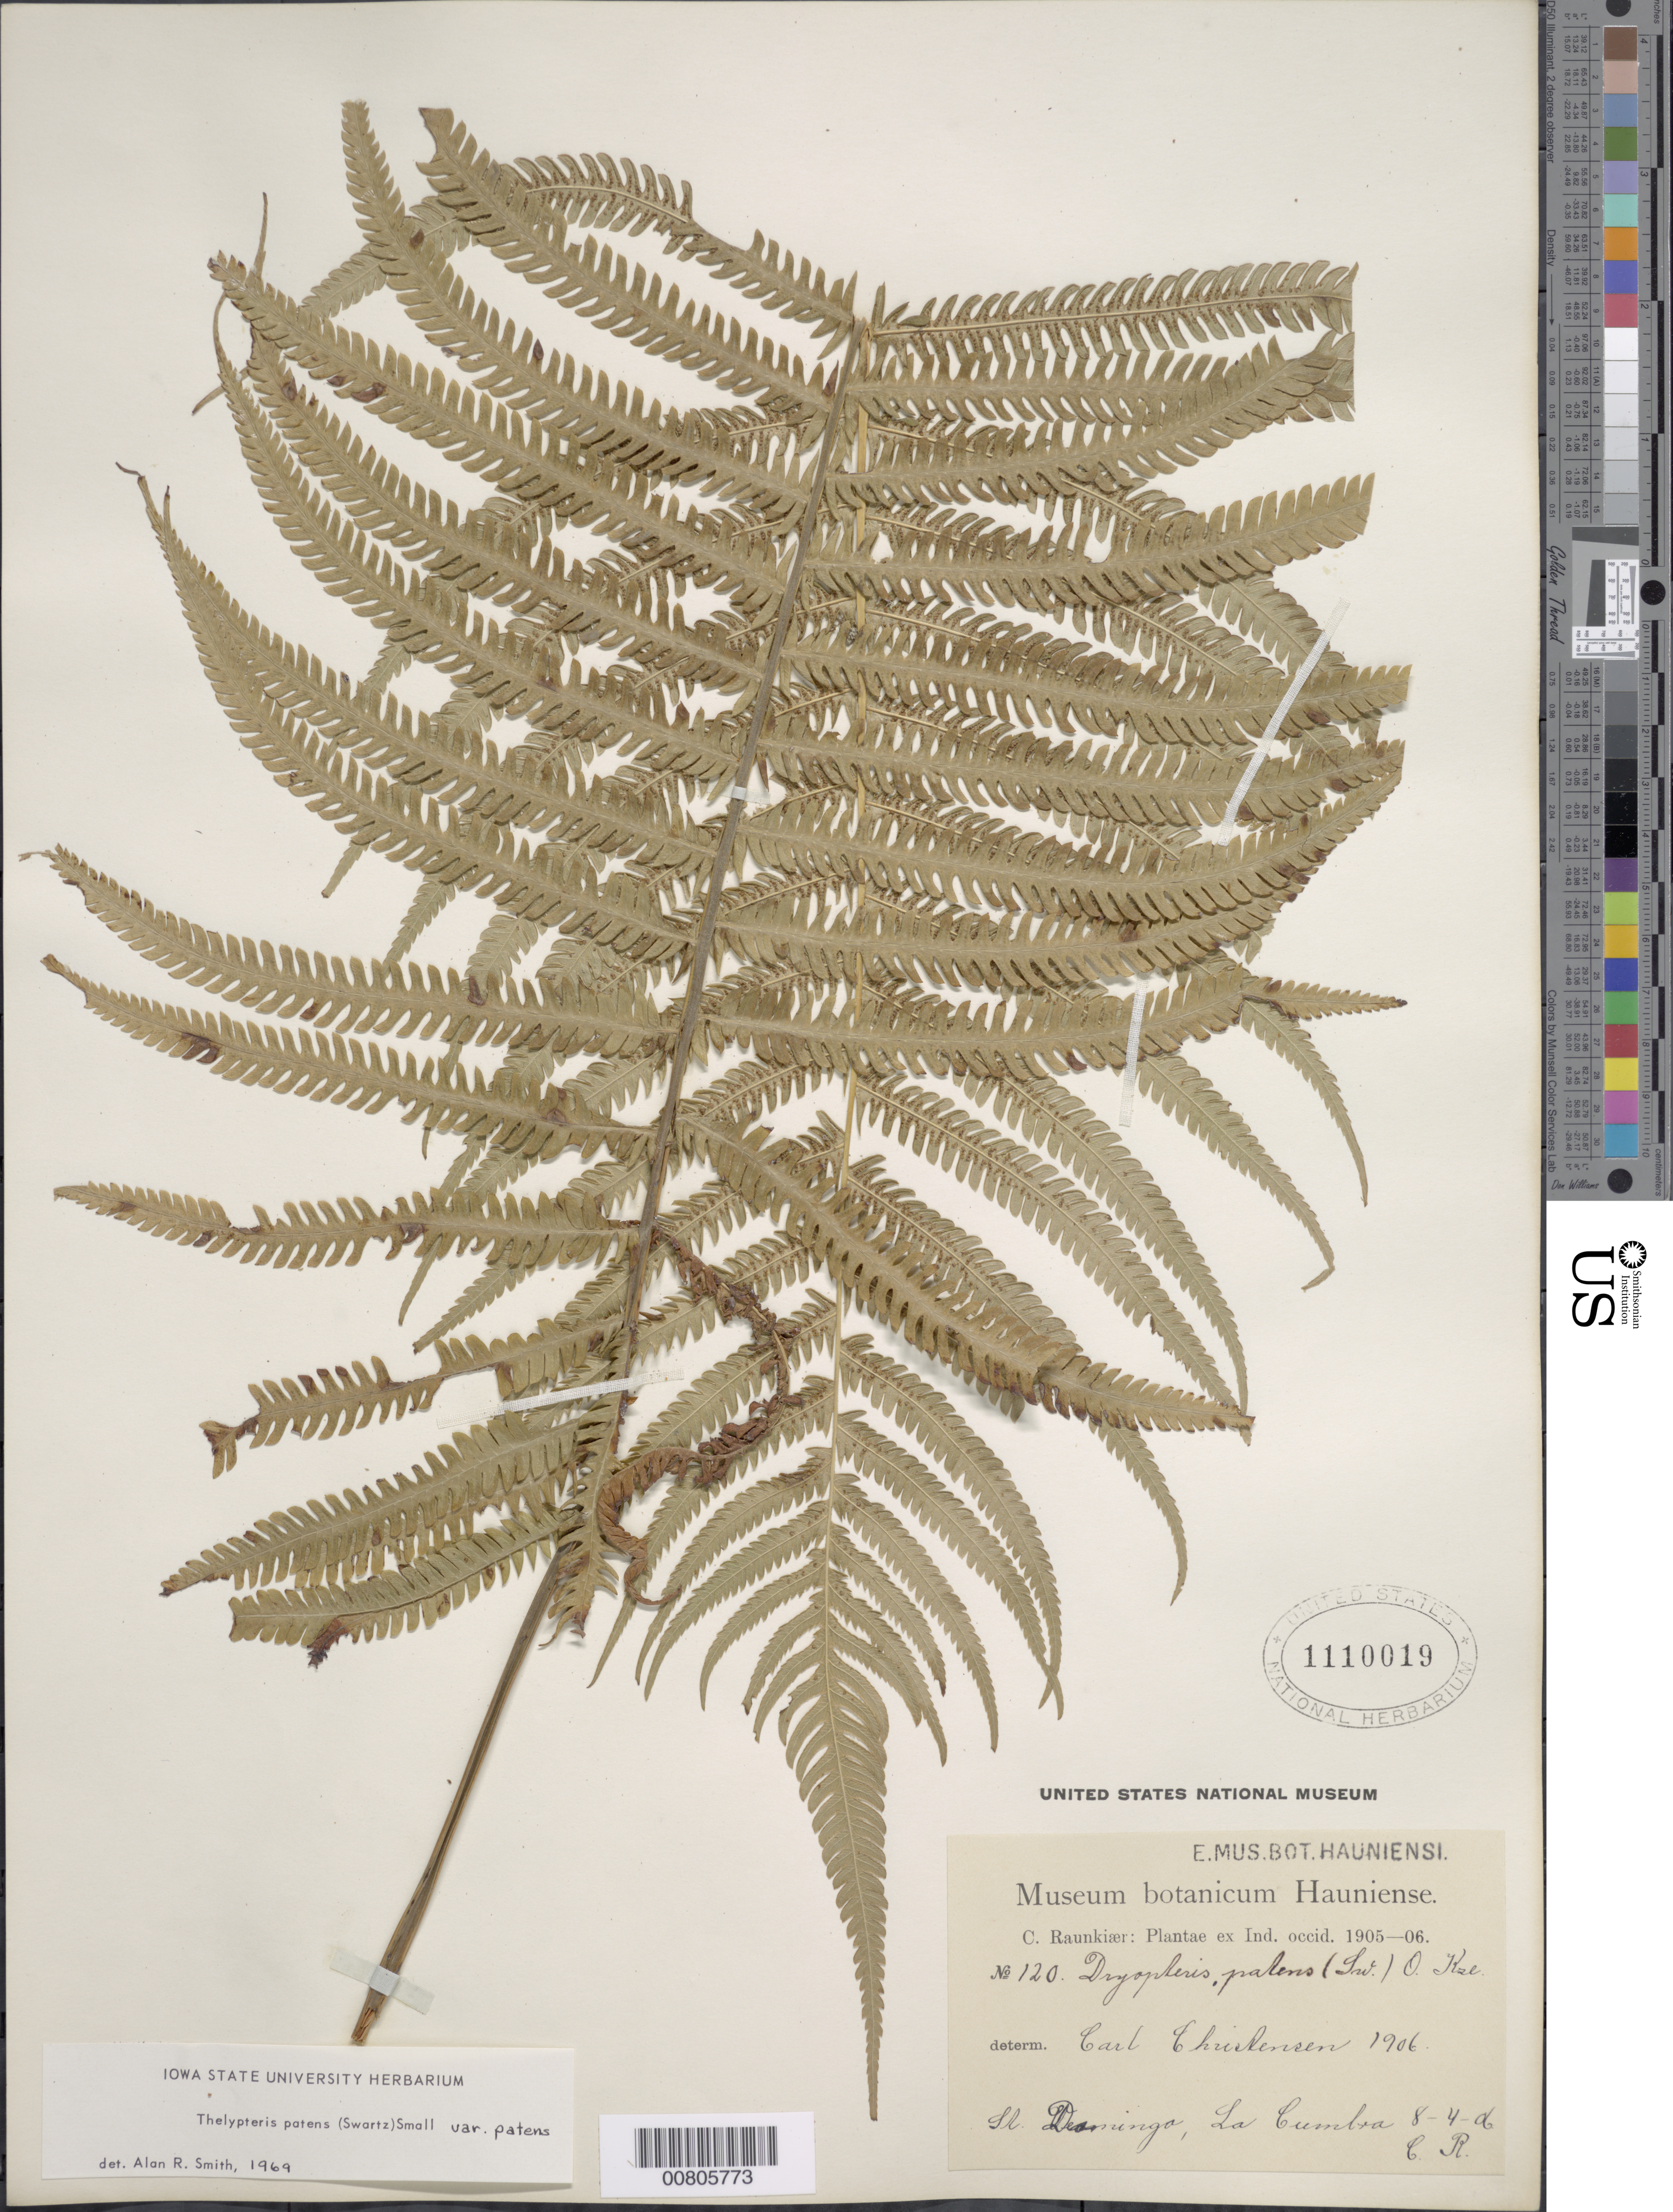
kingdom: Plantae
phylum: Tracheophyta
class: Polypodiopsida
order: Polypodiales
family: Thelypteridaceae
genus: Christella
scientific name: Christella patens var. patens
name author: (Sw.) Holttum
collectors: C. C. Raunkiaer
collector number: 120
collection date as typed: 08 Apr 1906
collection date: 1906-04-08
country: Dominican Republic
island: Hispaniola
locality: La Cumbra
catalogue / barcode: US 1110019